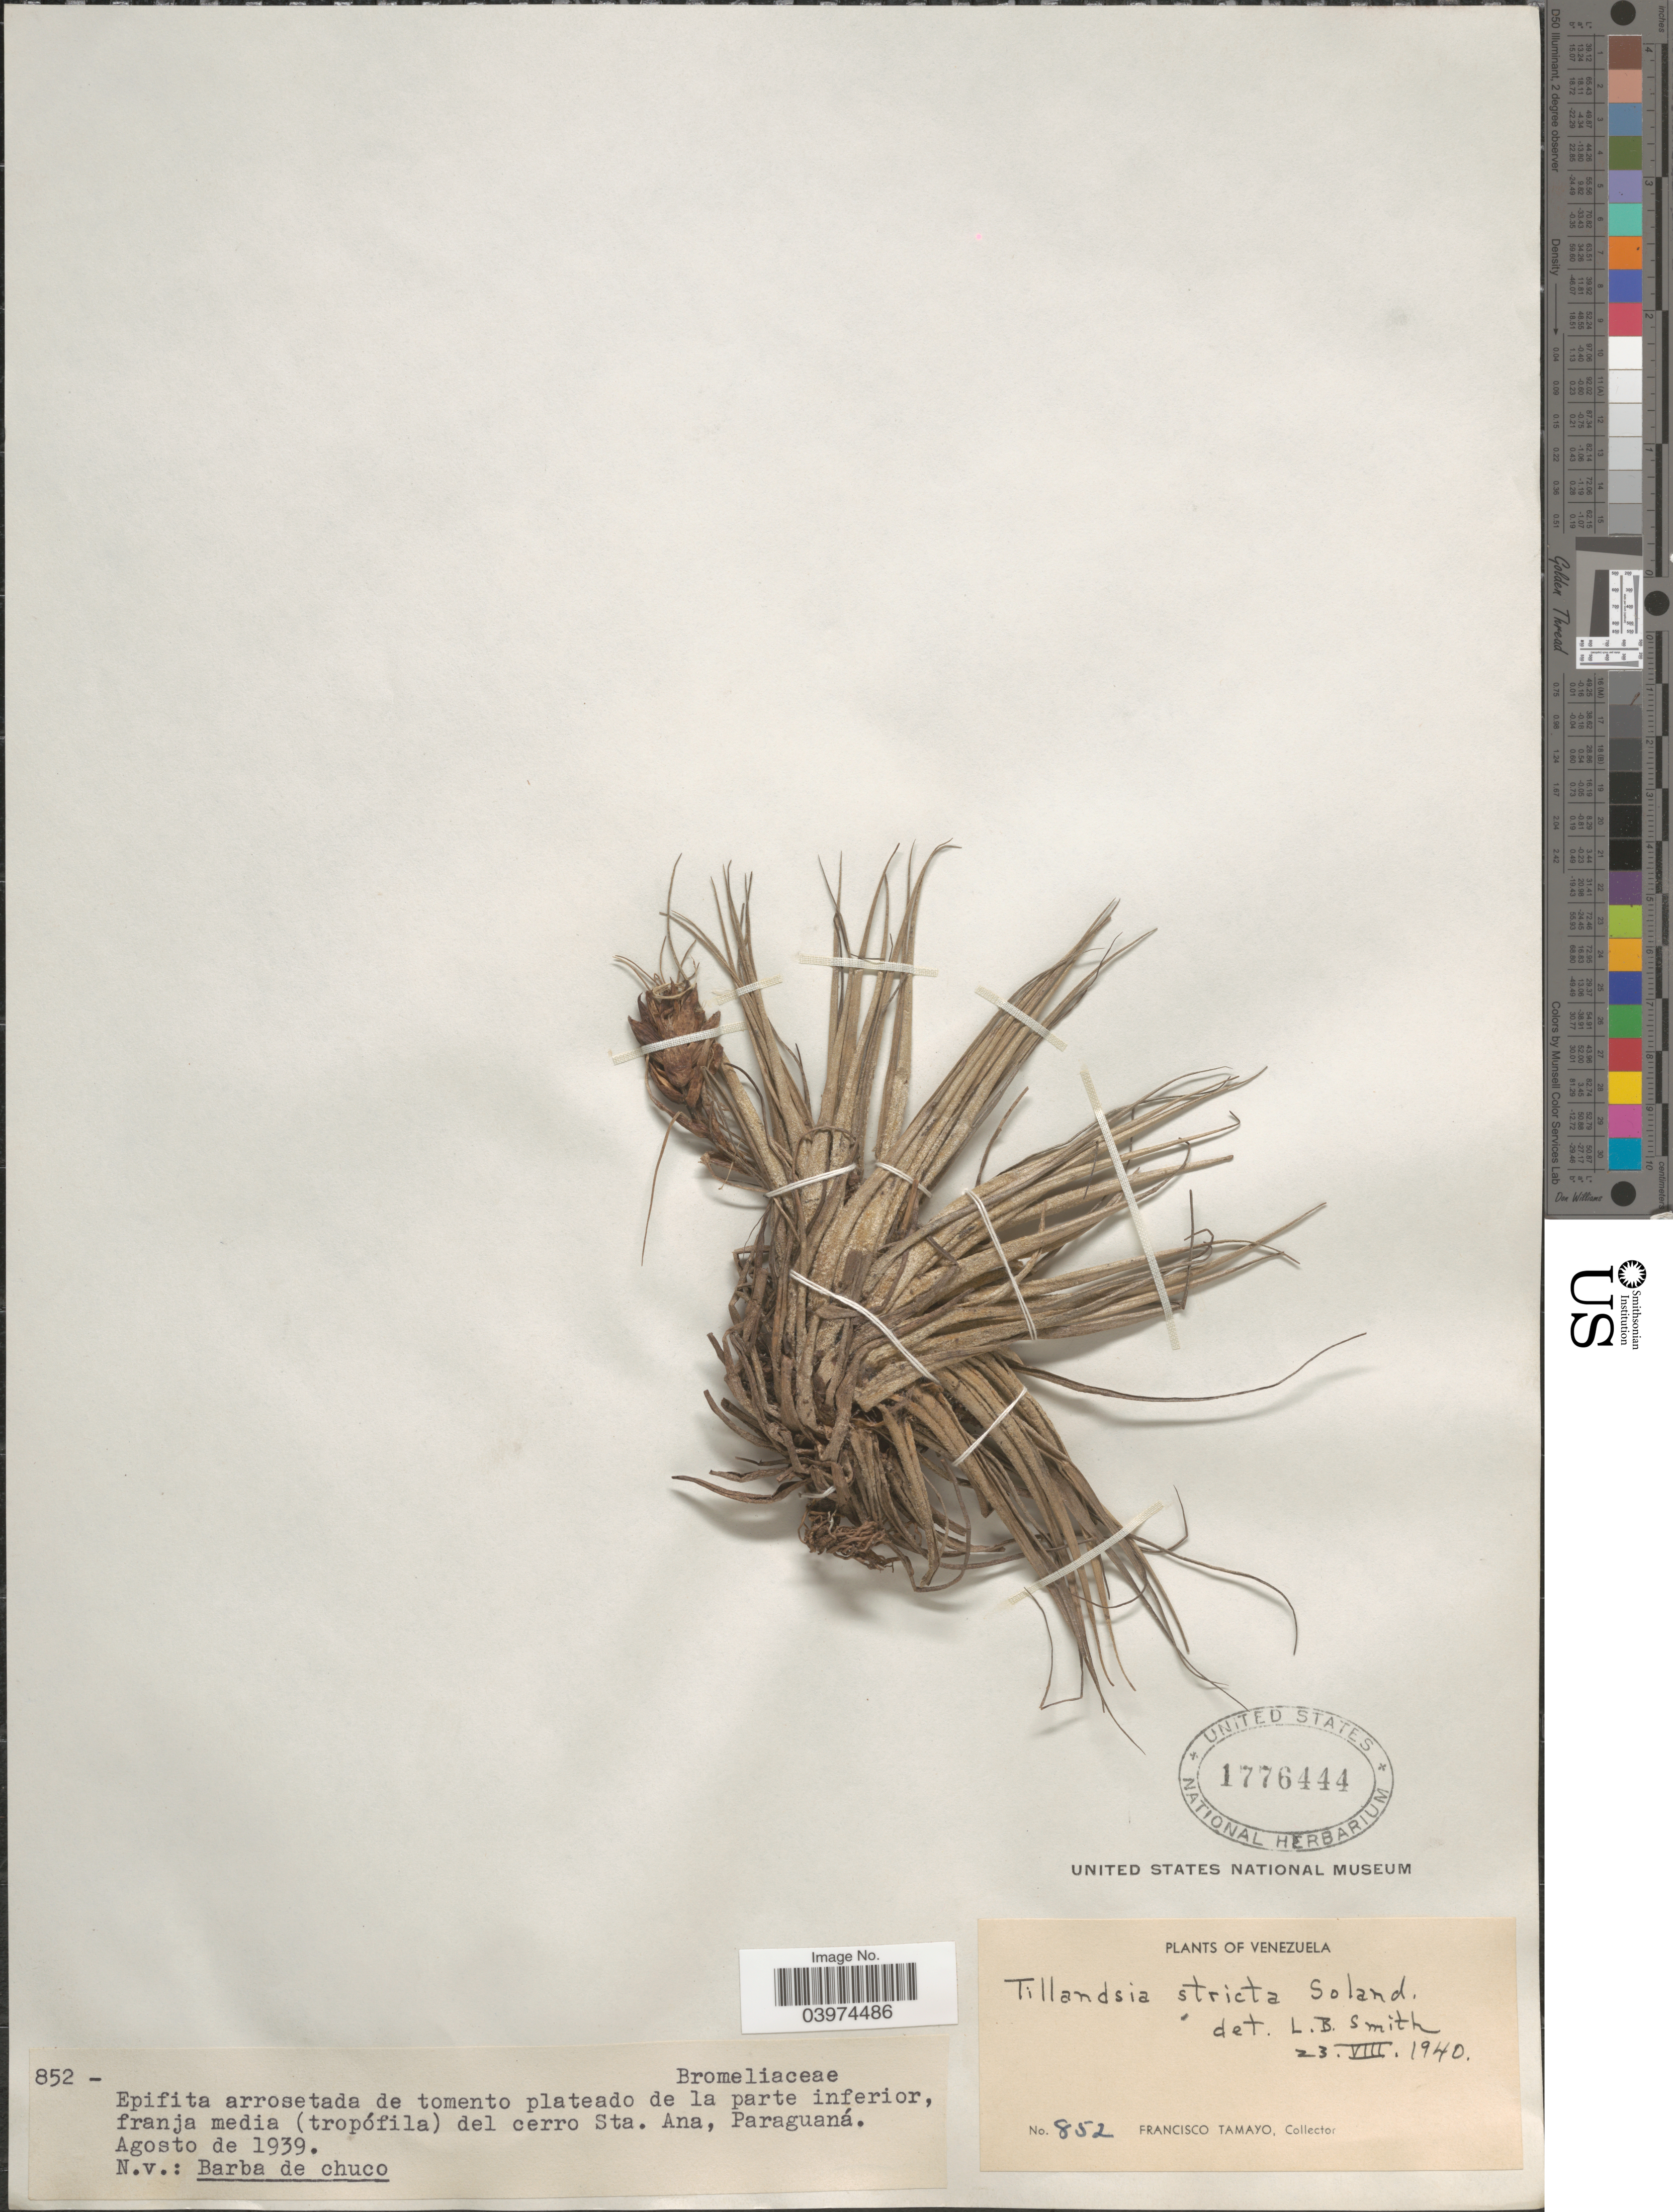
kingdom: Plantae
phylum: Tracheophyta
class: Liliopsida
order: Poales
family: Bromeliaceae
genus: Tillandsia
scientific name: Tillandsia stricta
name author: Sol. ex Ker Gawl.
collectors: F. Tamayo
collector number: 852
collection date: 1939-08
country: Venezuela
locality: Epifita arrosetada de tomento plateado de la parte inferior, franja media (tropófilo) del cerro Sta. Ana, Paraguaná.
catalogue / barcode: US 1776444